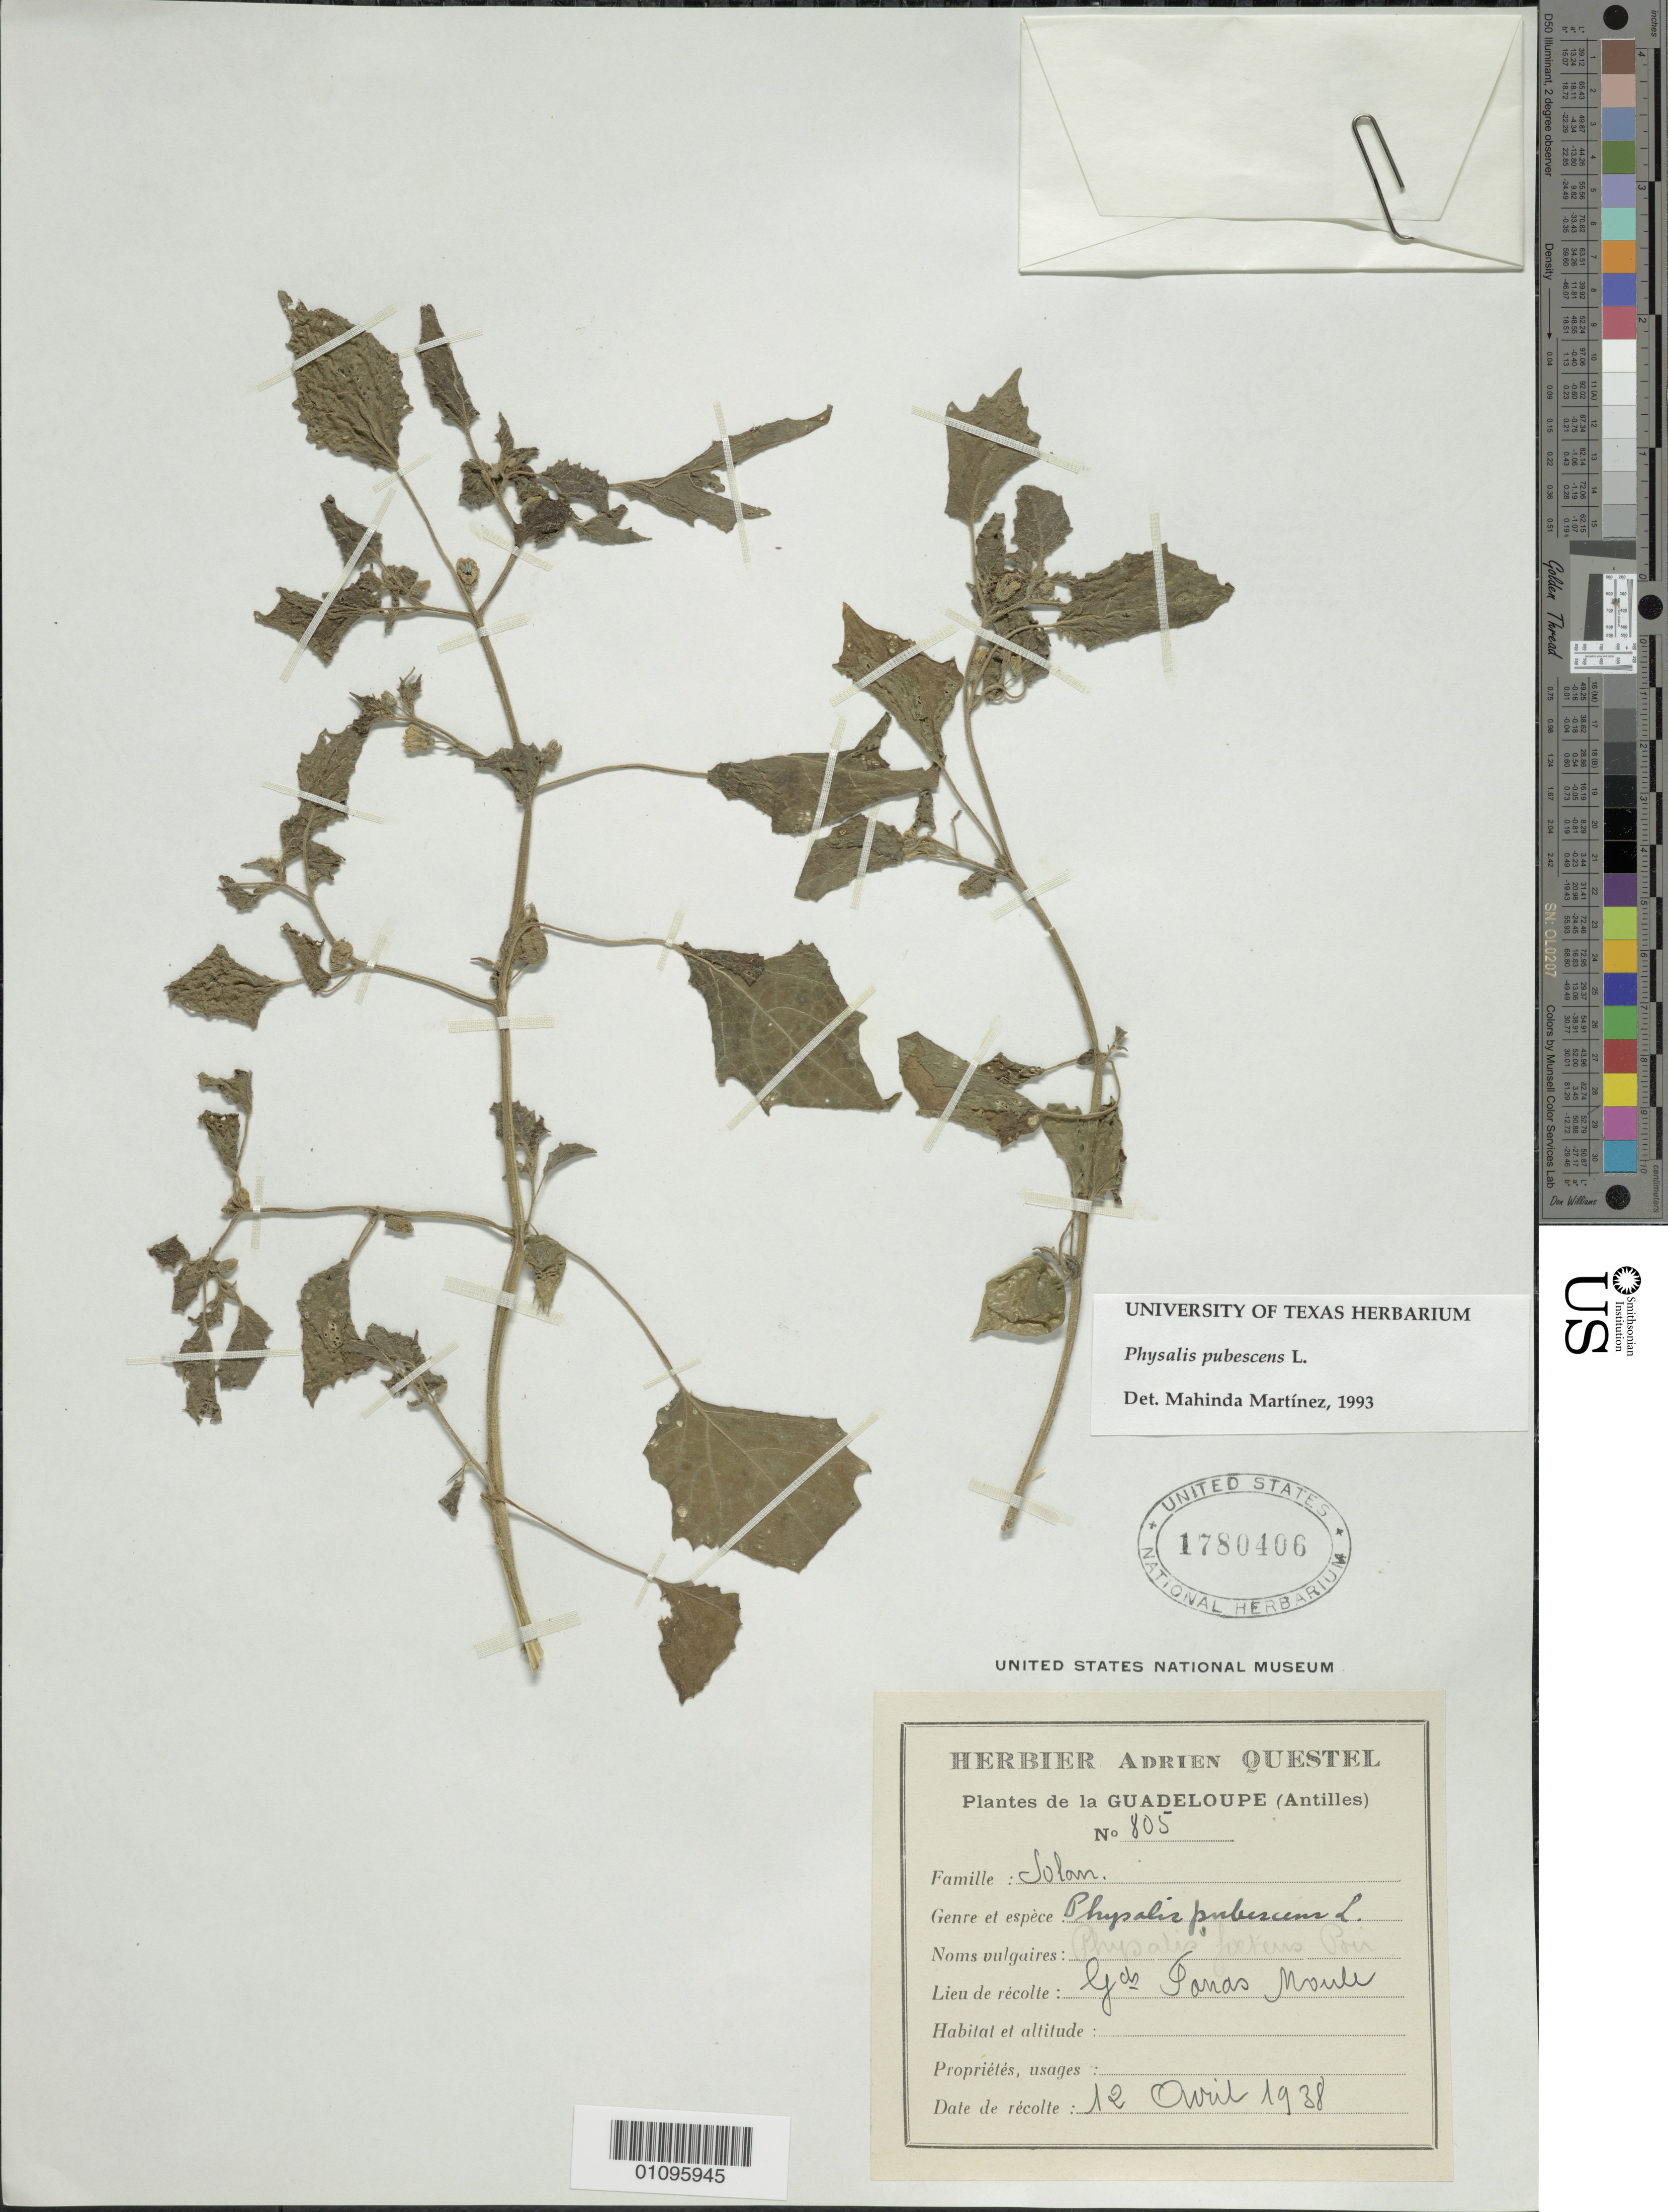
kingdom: Plantae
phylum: Tracheophyta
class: Magnoliopsida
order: Solanales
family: Solanaceae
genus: Physalis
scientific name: Physalis pubescens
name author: L.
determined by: Martinez, M.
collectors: A. Questel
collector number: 805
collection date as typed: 12 Apr 1938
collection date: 1938-04-12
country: Guadeloupe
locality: Sonas [?] Moule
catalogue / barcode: US 1780406